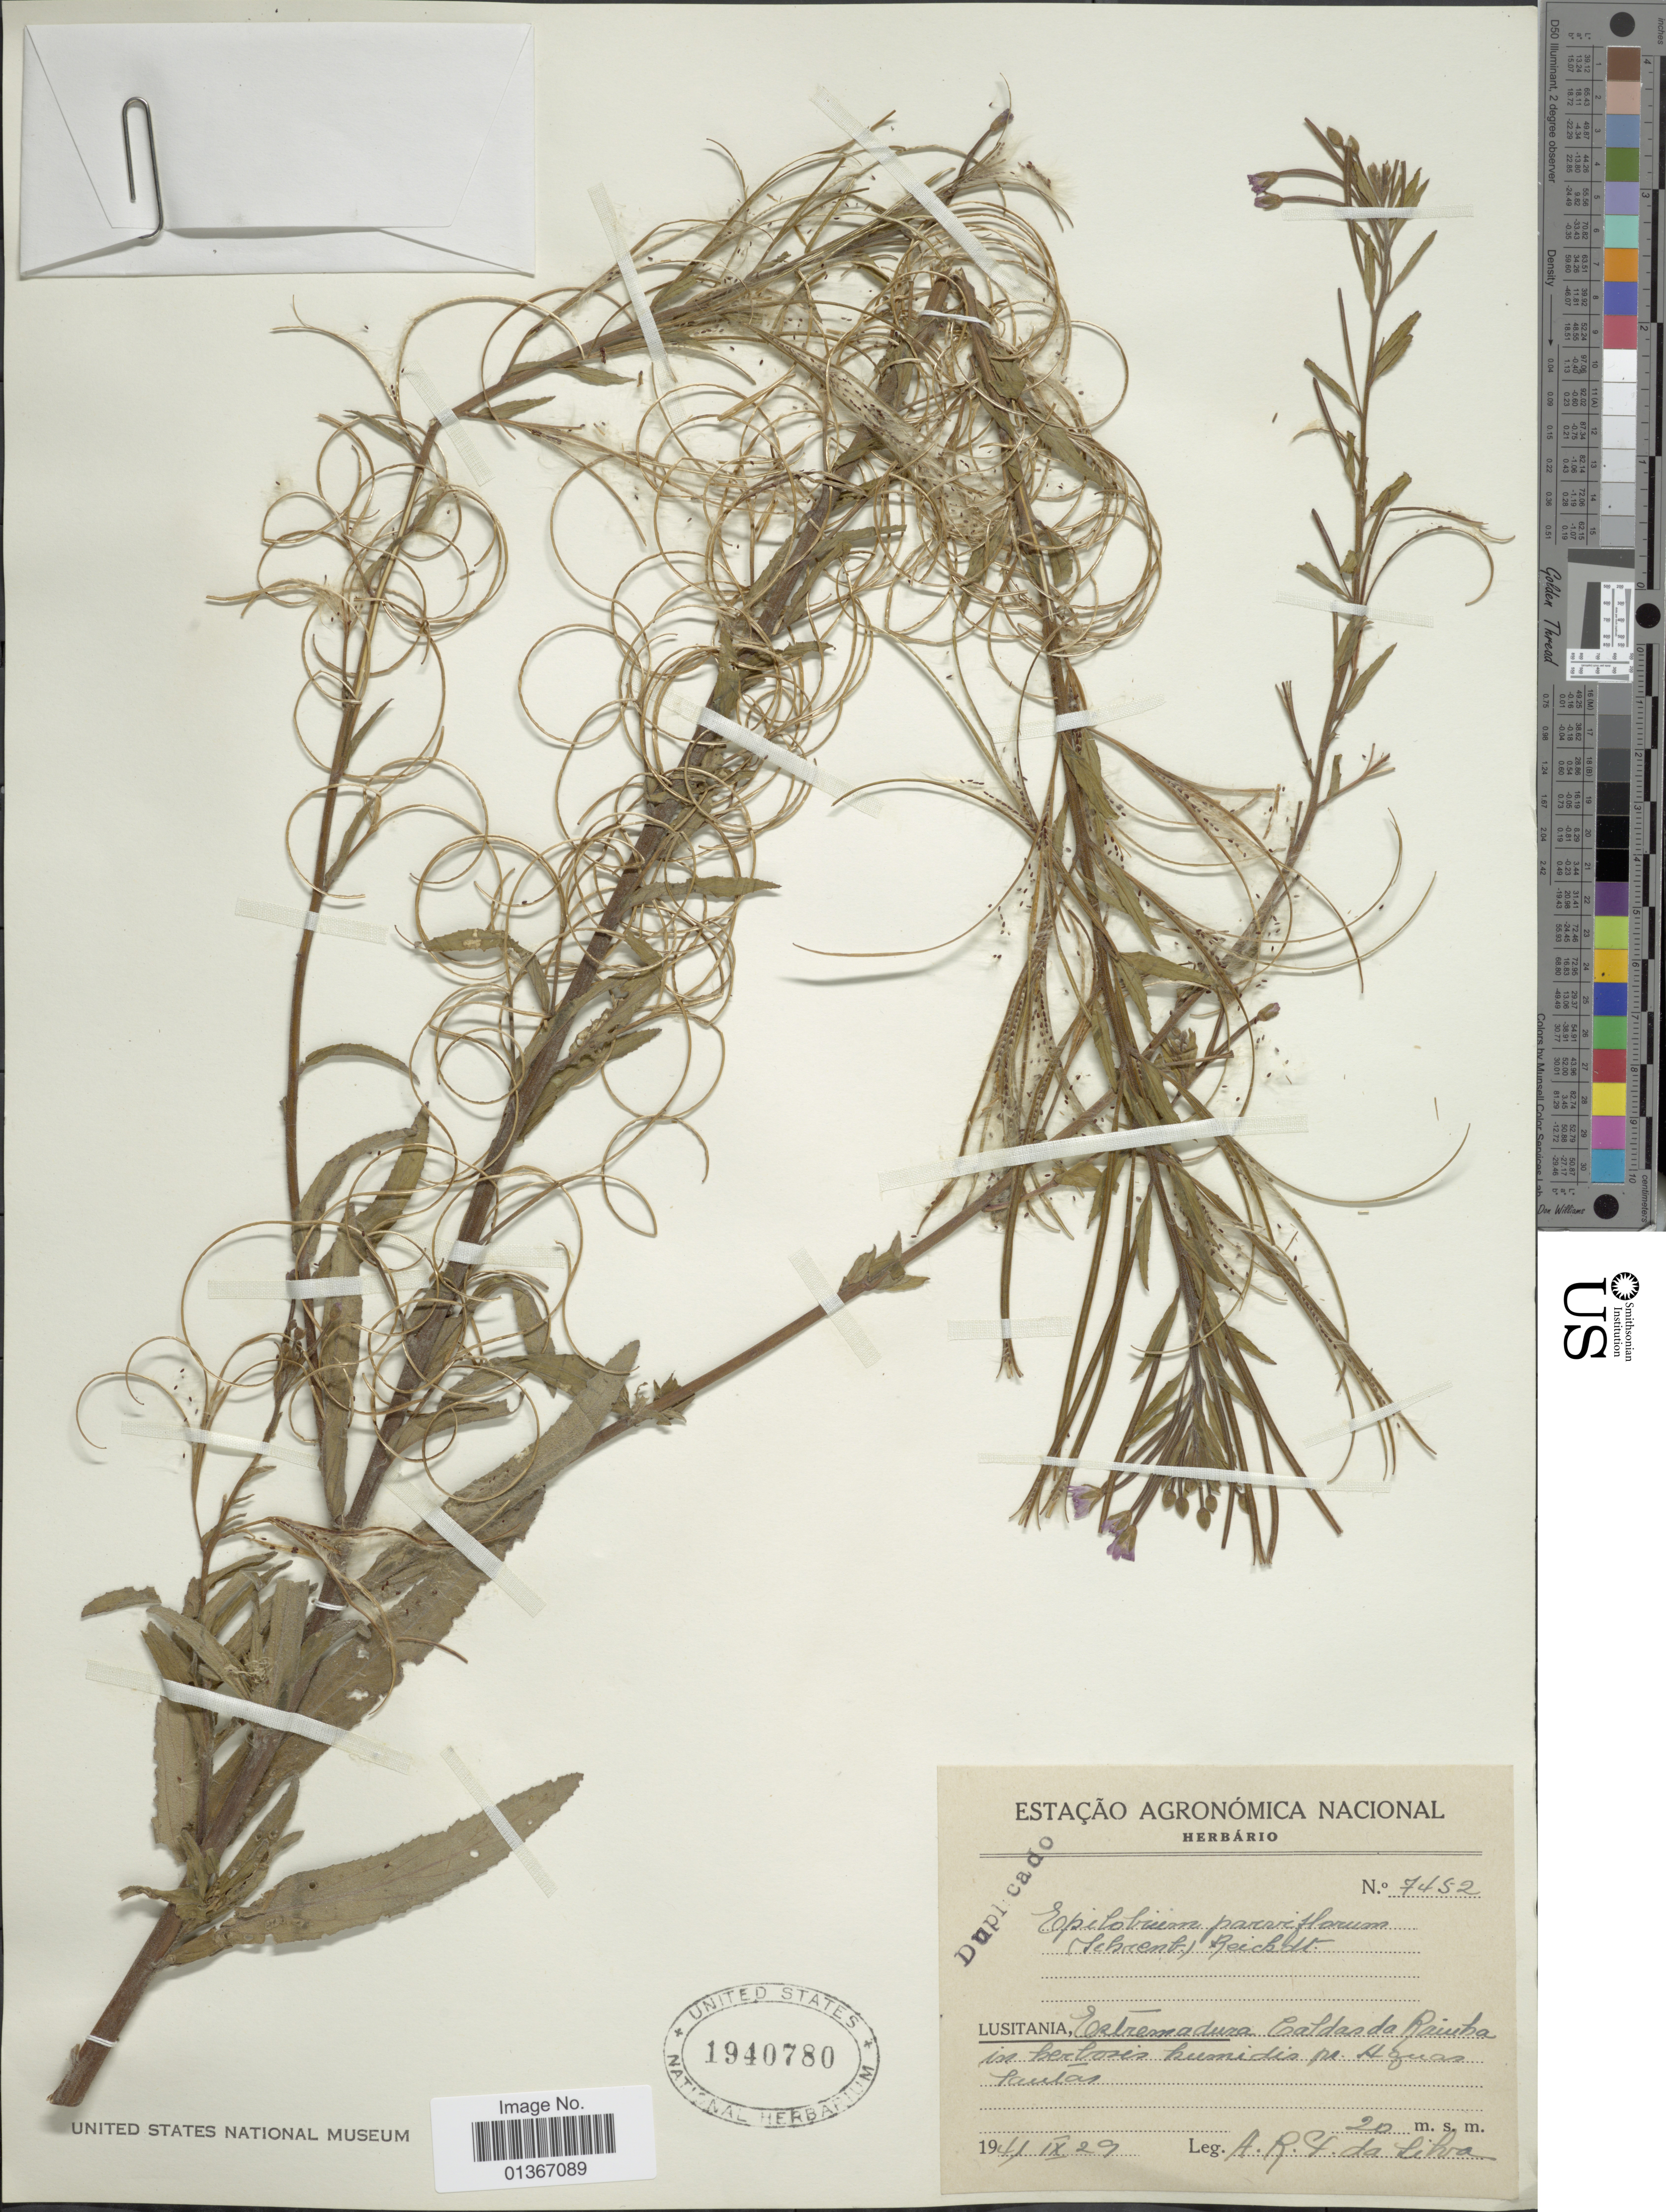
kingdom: Plantae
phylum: Tracheophyta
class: Magnoliopsida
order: Myrtales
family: Onagraceae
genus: Epilobium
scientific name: Epilobium parviflorum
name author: Schreb.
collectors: A. Pinto da Silva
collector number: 7452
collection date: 1941-09-29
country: Portugal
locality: Lusitania, Estremadura Caldas da Raíuha in herbosis humidis pr. Aguas Sautas. [interpreted]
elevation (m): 20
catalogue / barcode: US 1940780